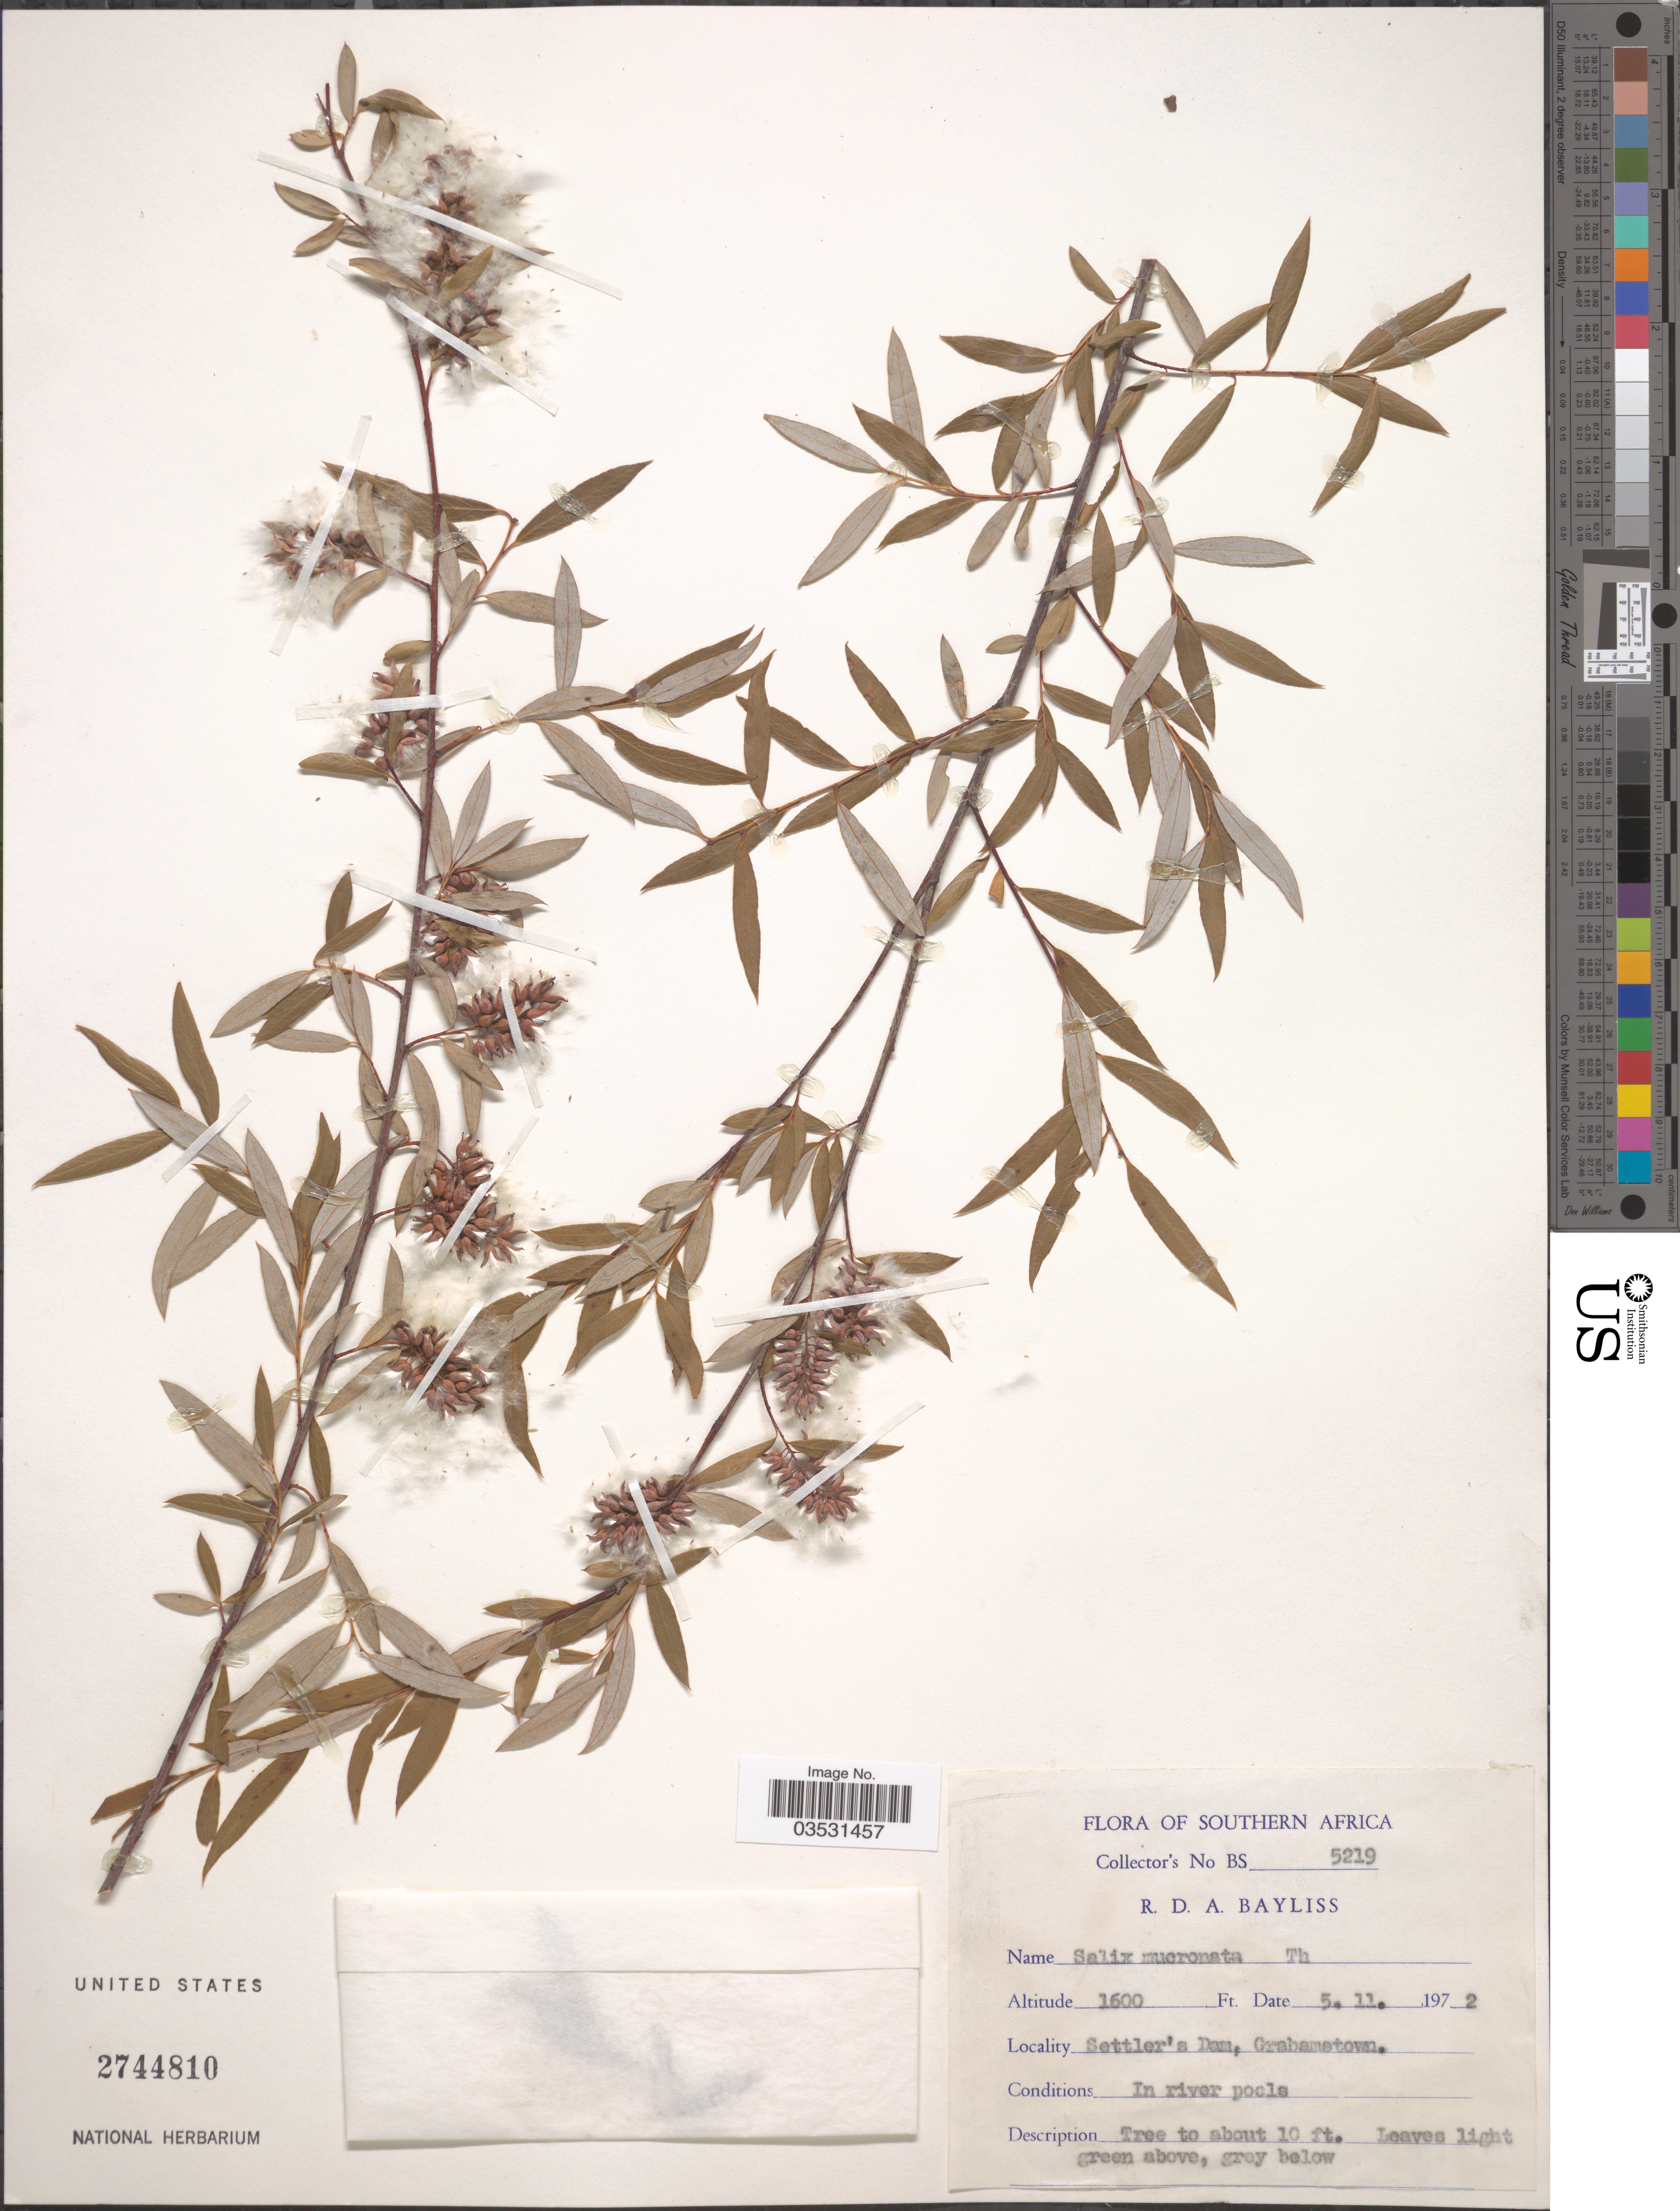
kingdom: Plantae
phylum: Tracheophyta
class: Magnoliopsida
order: Malpighiales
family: Salicaceae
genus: Salix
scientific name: Salix mucronata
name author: Thunb.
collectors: R. Bayliss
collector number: BS 5219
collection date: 1972-11-05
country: South Africa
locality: Southern Africa. Settler's Dam, Grahamstown.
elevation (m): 488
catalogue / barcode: US 2744810